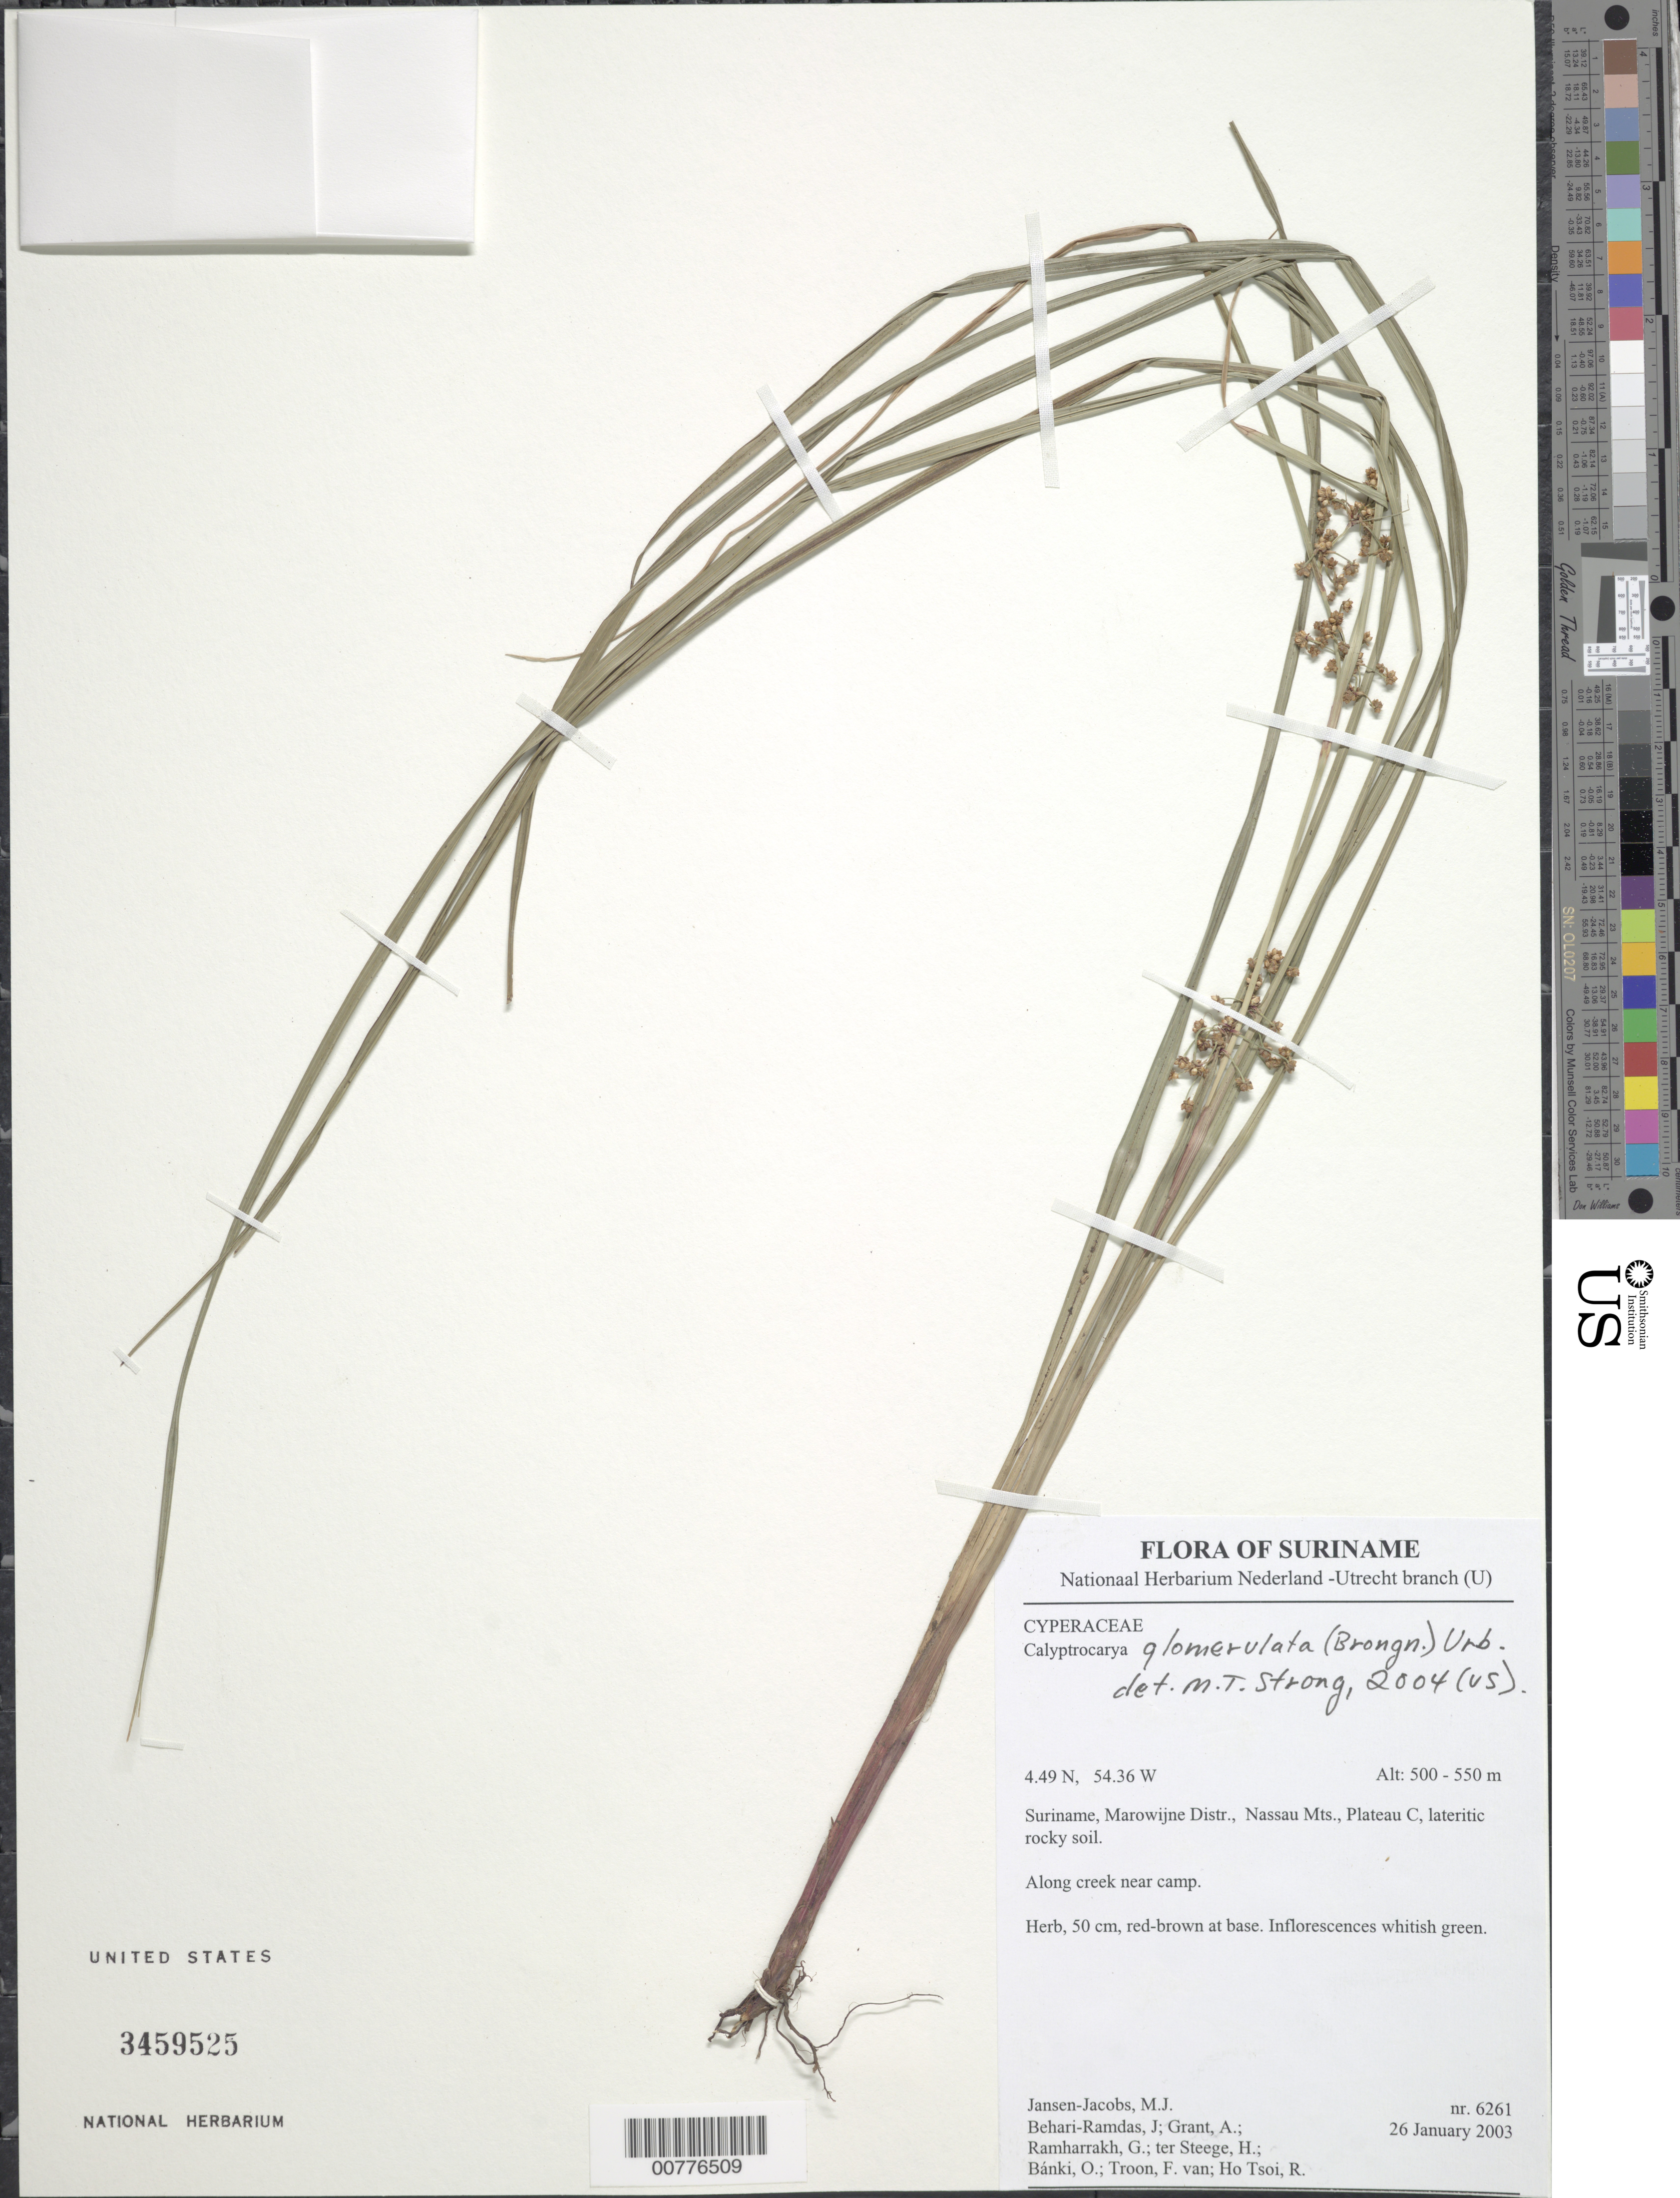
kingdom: Plantae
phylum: Tracheophyta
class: Liliopsida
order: Poales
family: Cyperaceae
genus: Calyptrocarya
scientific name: Calyptrocarya glomerulata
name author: (Brongn.) Urb.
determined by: Strong, M. T., (US), Smithsonian Institution - National Museum of Natural History (UNITED STATES)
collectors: M. J. Jansen-Jacobs, J. Behari-Ramdas, A. Grant, G. Ramharrakh, H. ter Steege, O. Bánki, F. Van Troon & R. Ho Tsoi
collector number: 6261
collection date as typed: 26-Jan-03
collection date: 2003-01-26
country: Suriname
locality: Morowijne Dist; Nassau Mts, Plateau C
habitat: Lateritic rocky soil; along creek near camp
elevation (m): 500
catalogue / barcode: US 3459525